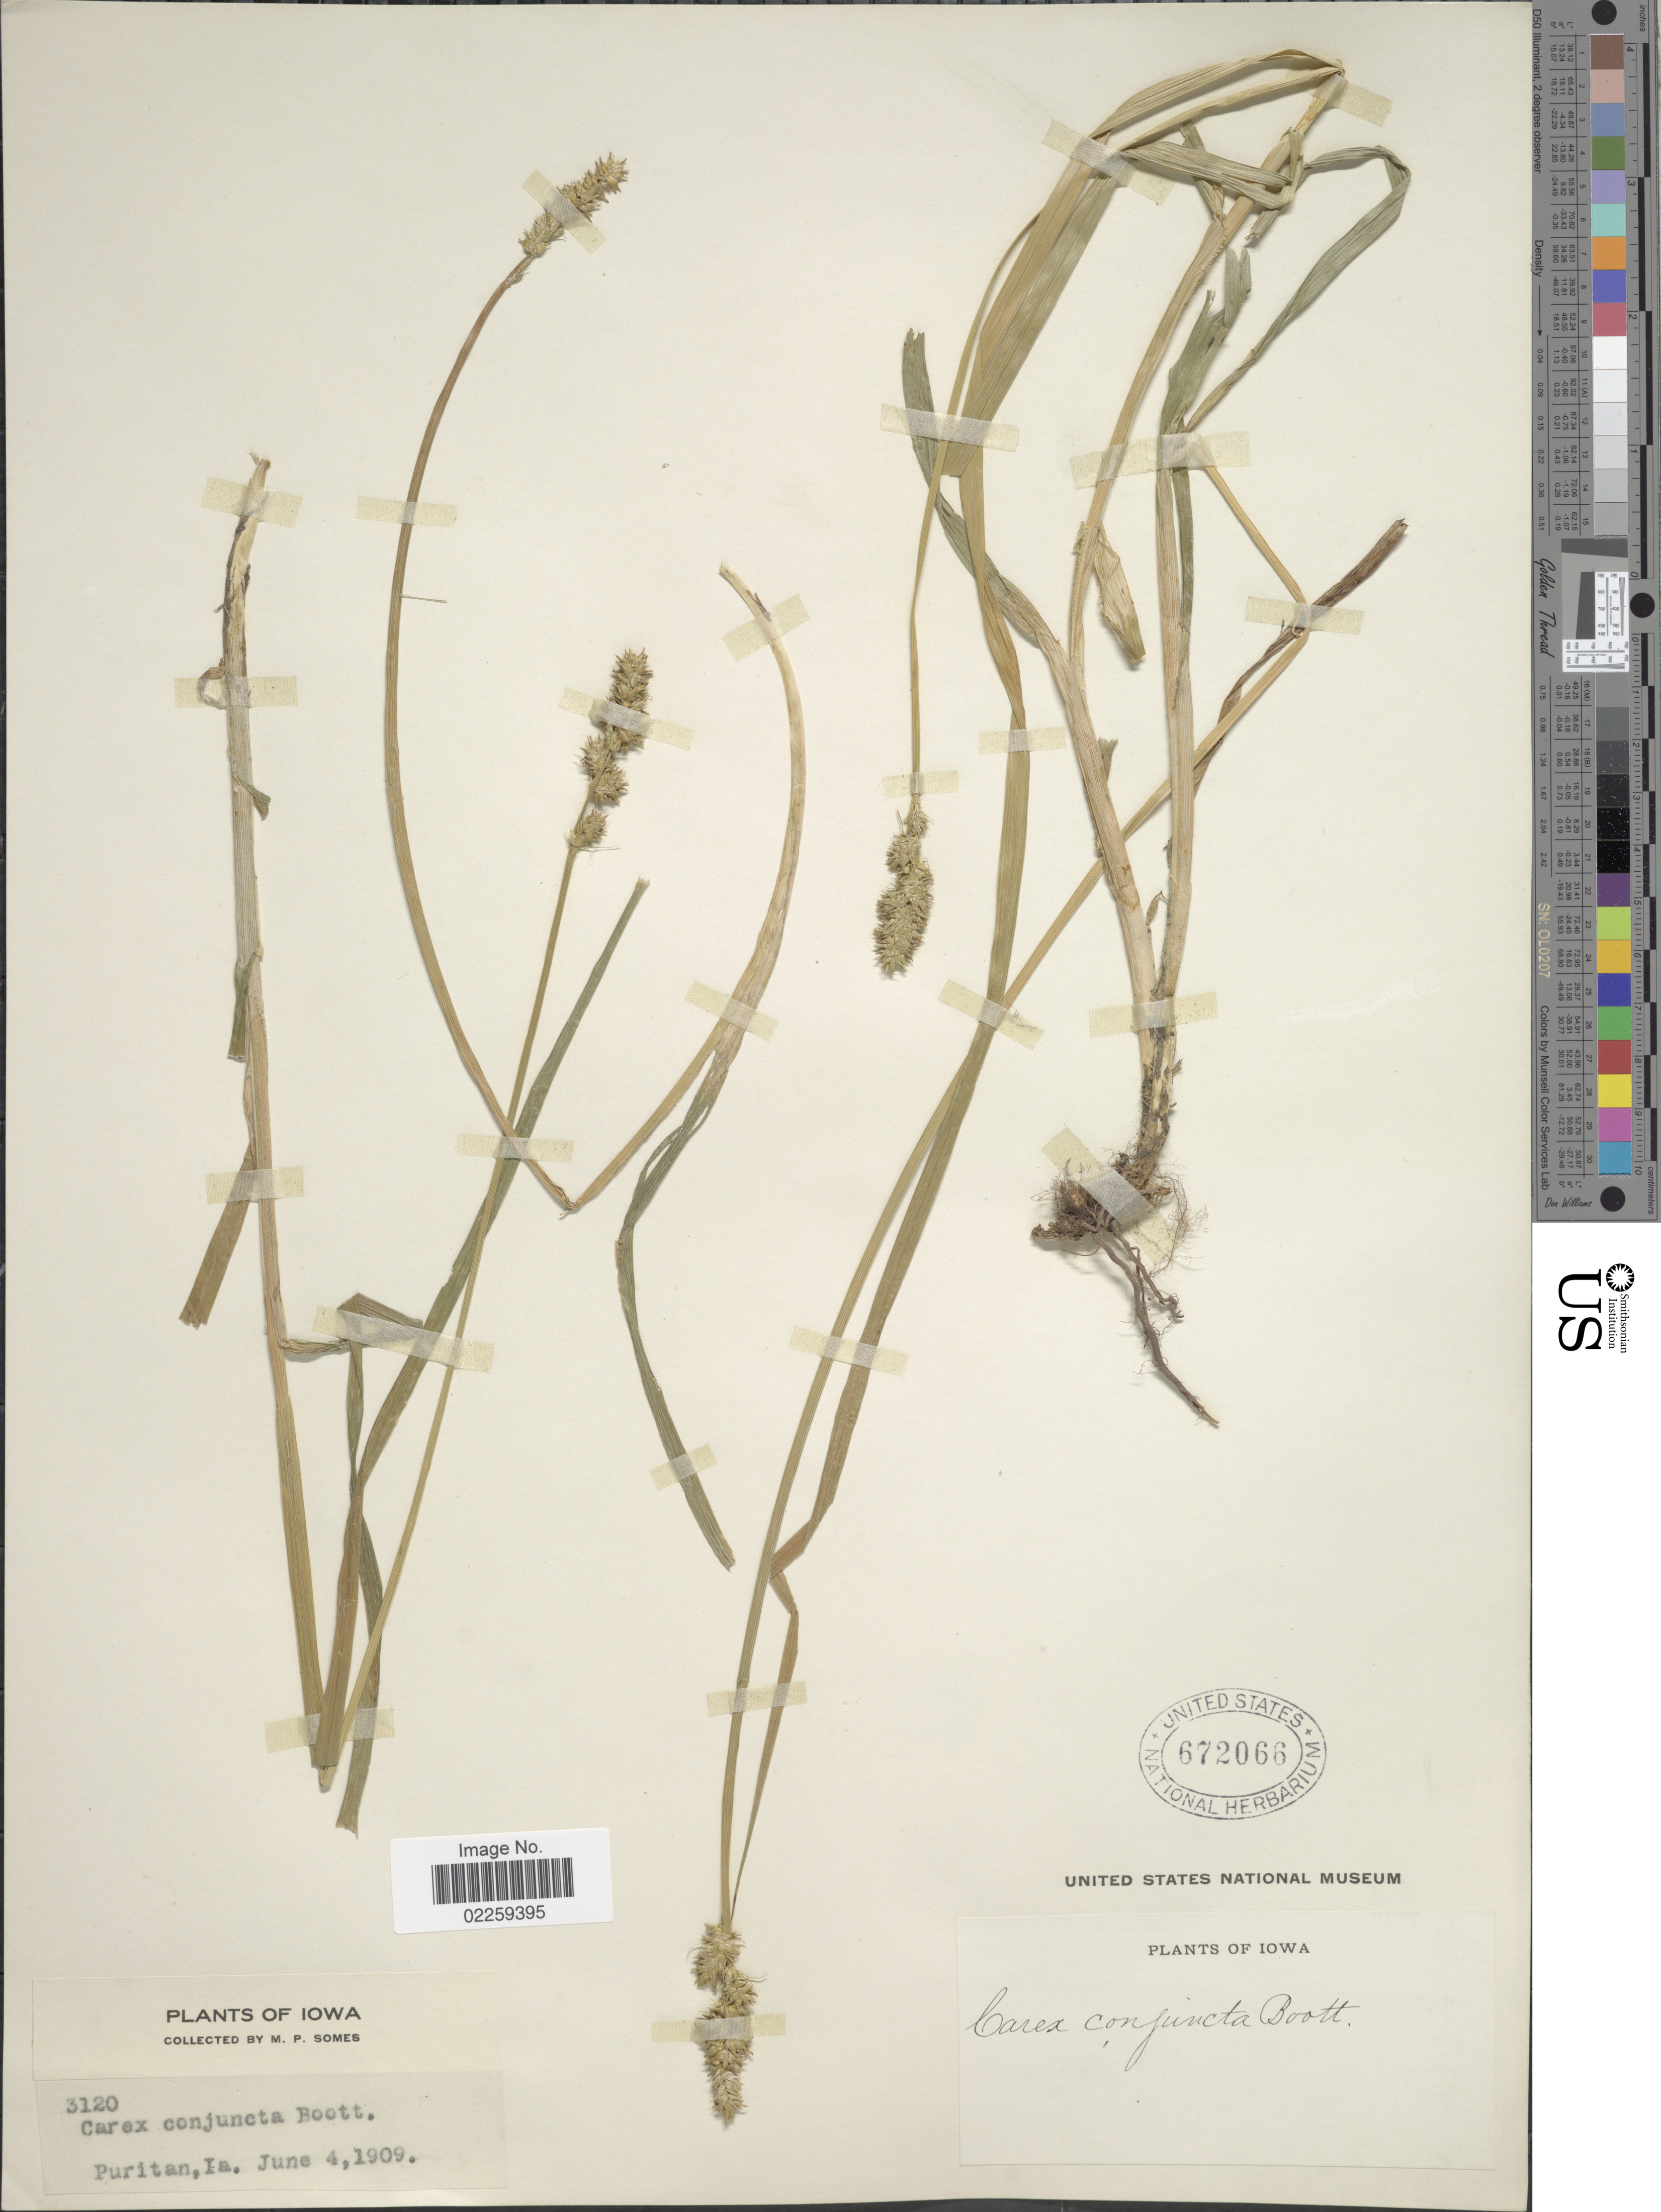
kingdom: Plantae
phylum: Tracheophyta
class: Liliopsida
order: Poales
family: Cyperaceae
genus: Carex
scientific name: Carex conjuncta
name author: Boott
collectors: M. Somes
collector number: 3120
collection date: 1909-06-04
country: United States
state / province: Iowa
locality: Puritan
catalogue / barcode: US 672066